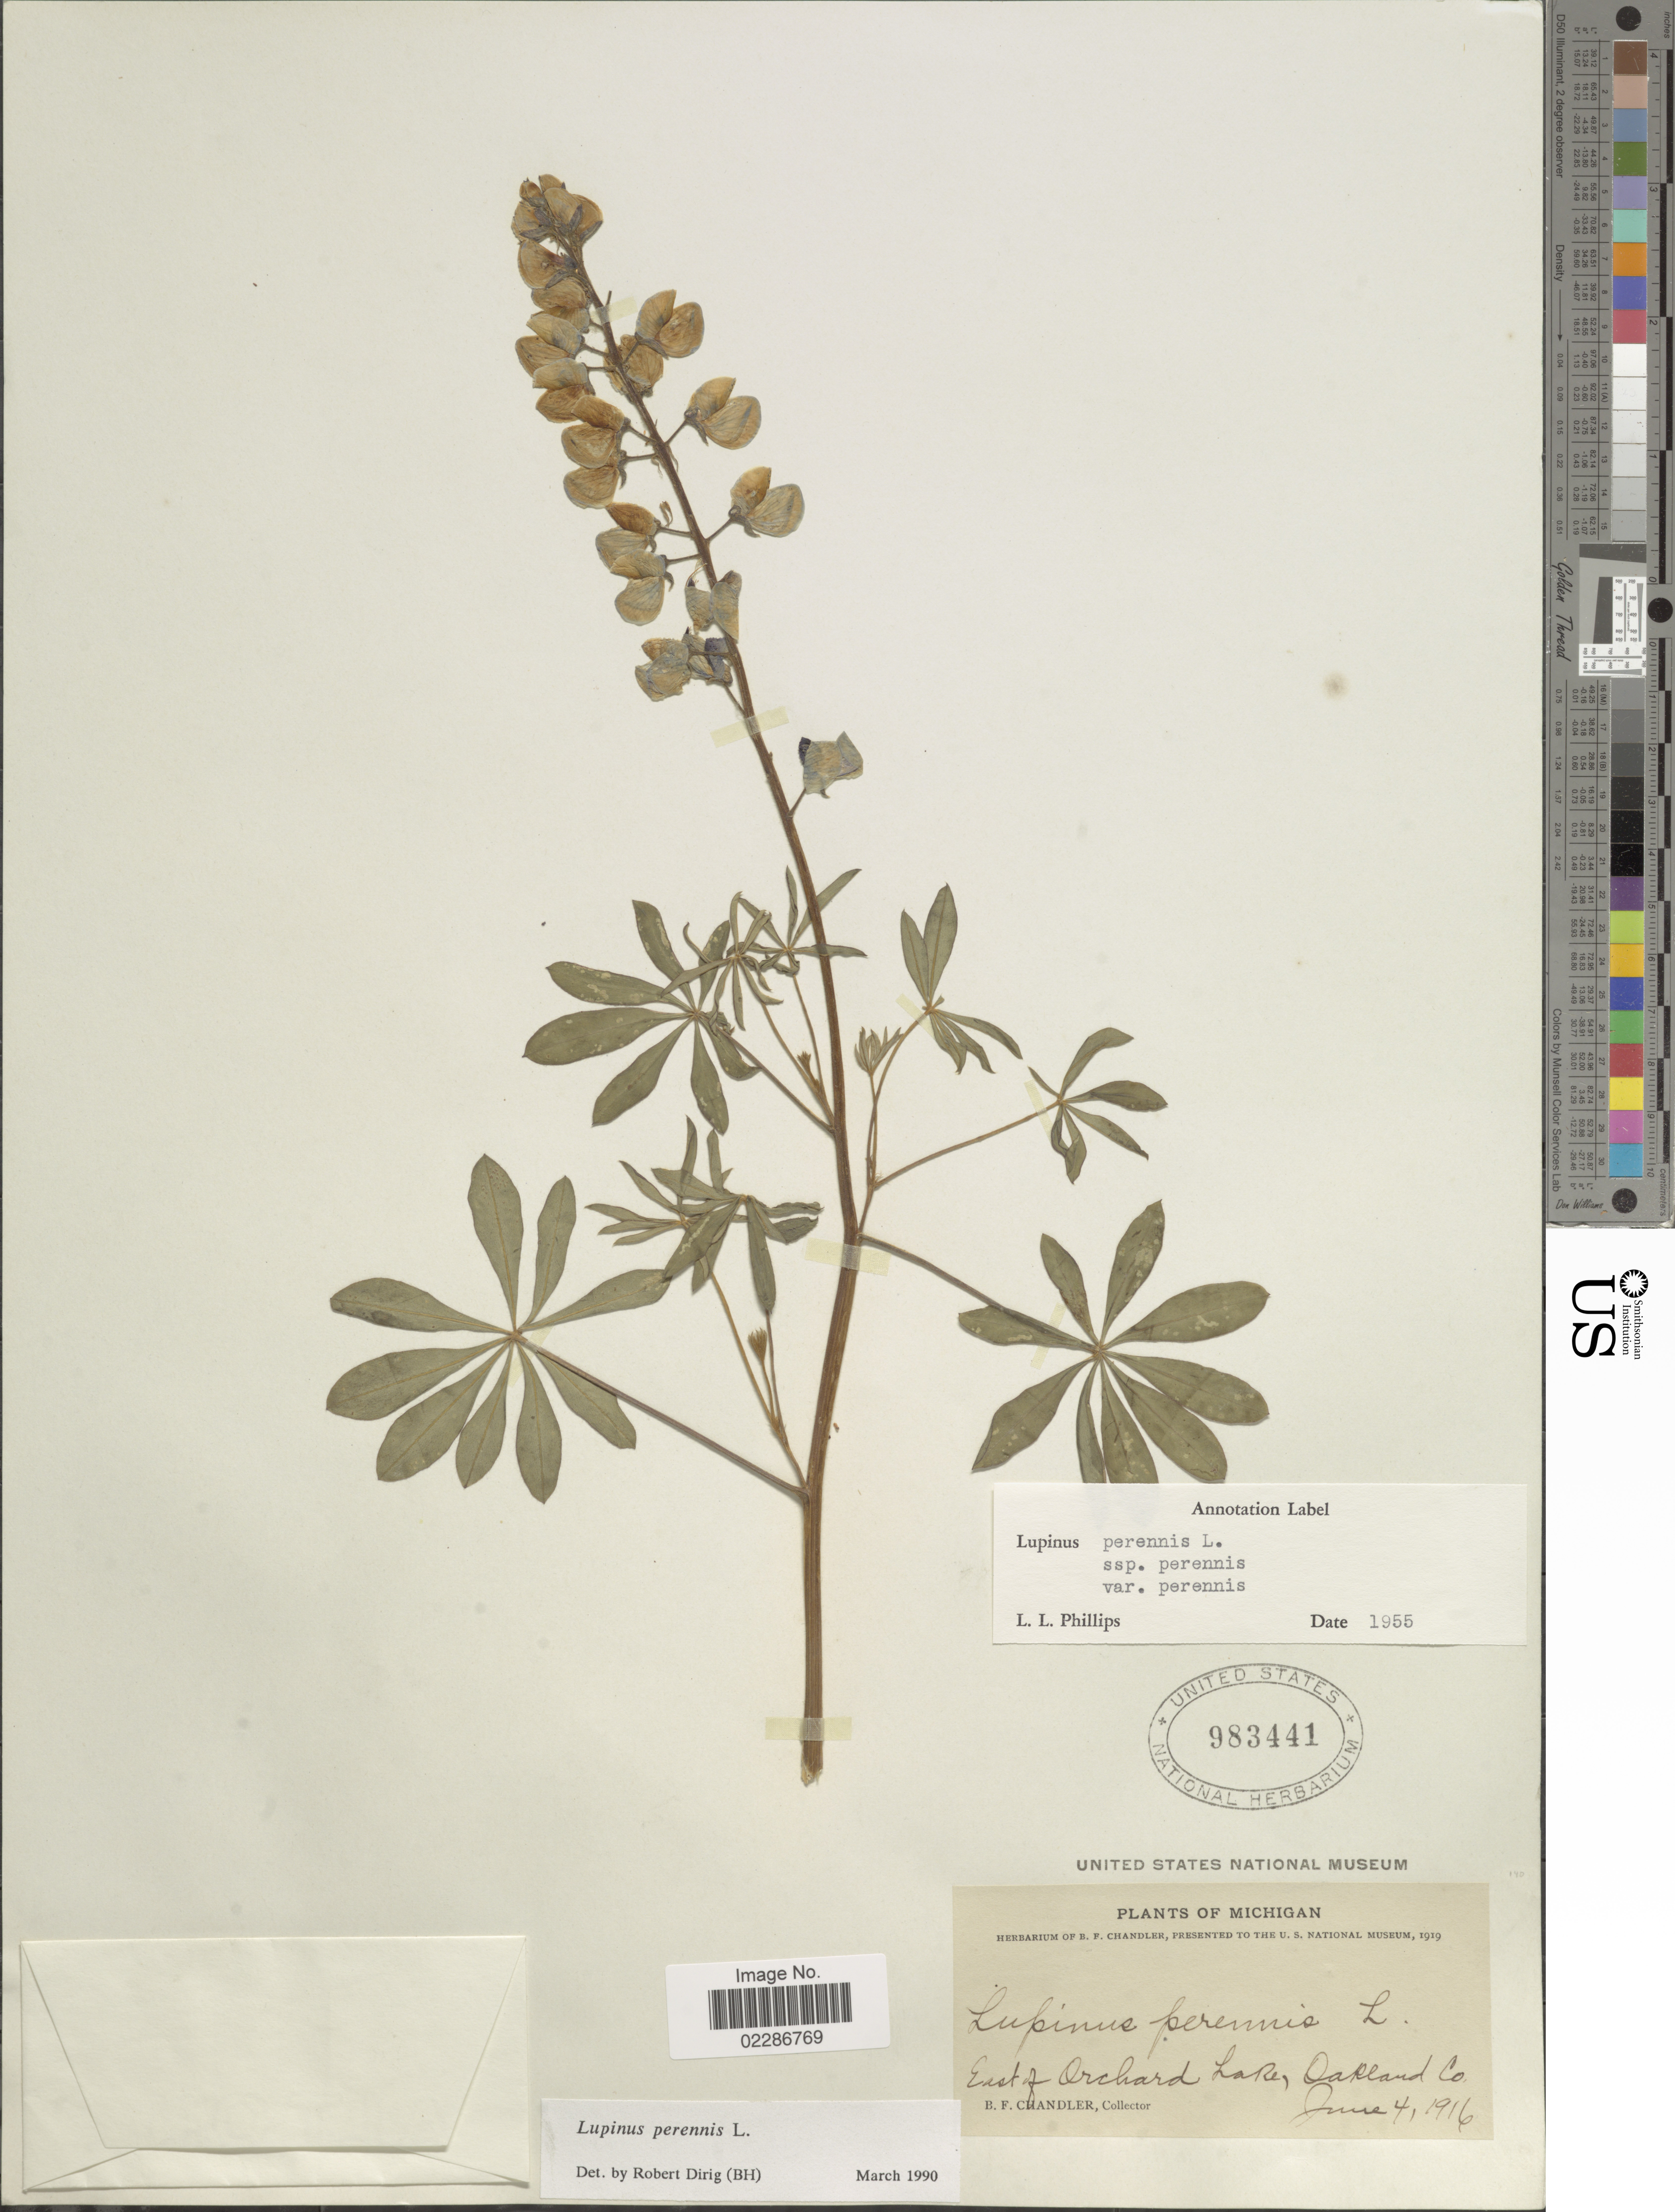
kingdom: Plantae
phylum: Tracheophyta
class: Magnoliopsida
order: Fabales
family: Fabaceae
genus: Lupinus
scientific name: Lupinus perennis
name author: L.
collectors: B. F. Chandler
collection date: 1916-06-04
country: United States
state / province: Michigan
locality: East of Orchard Lake, Oakland Co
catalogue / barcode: US 983441